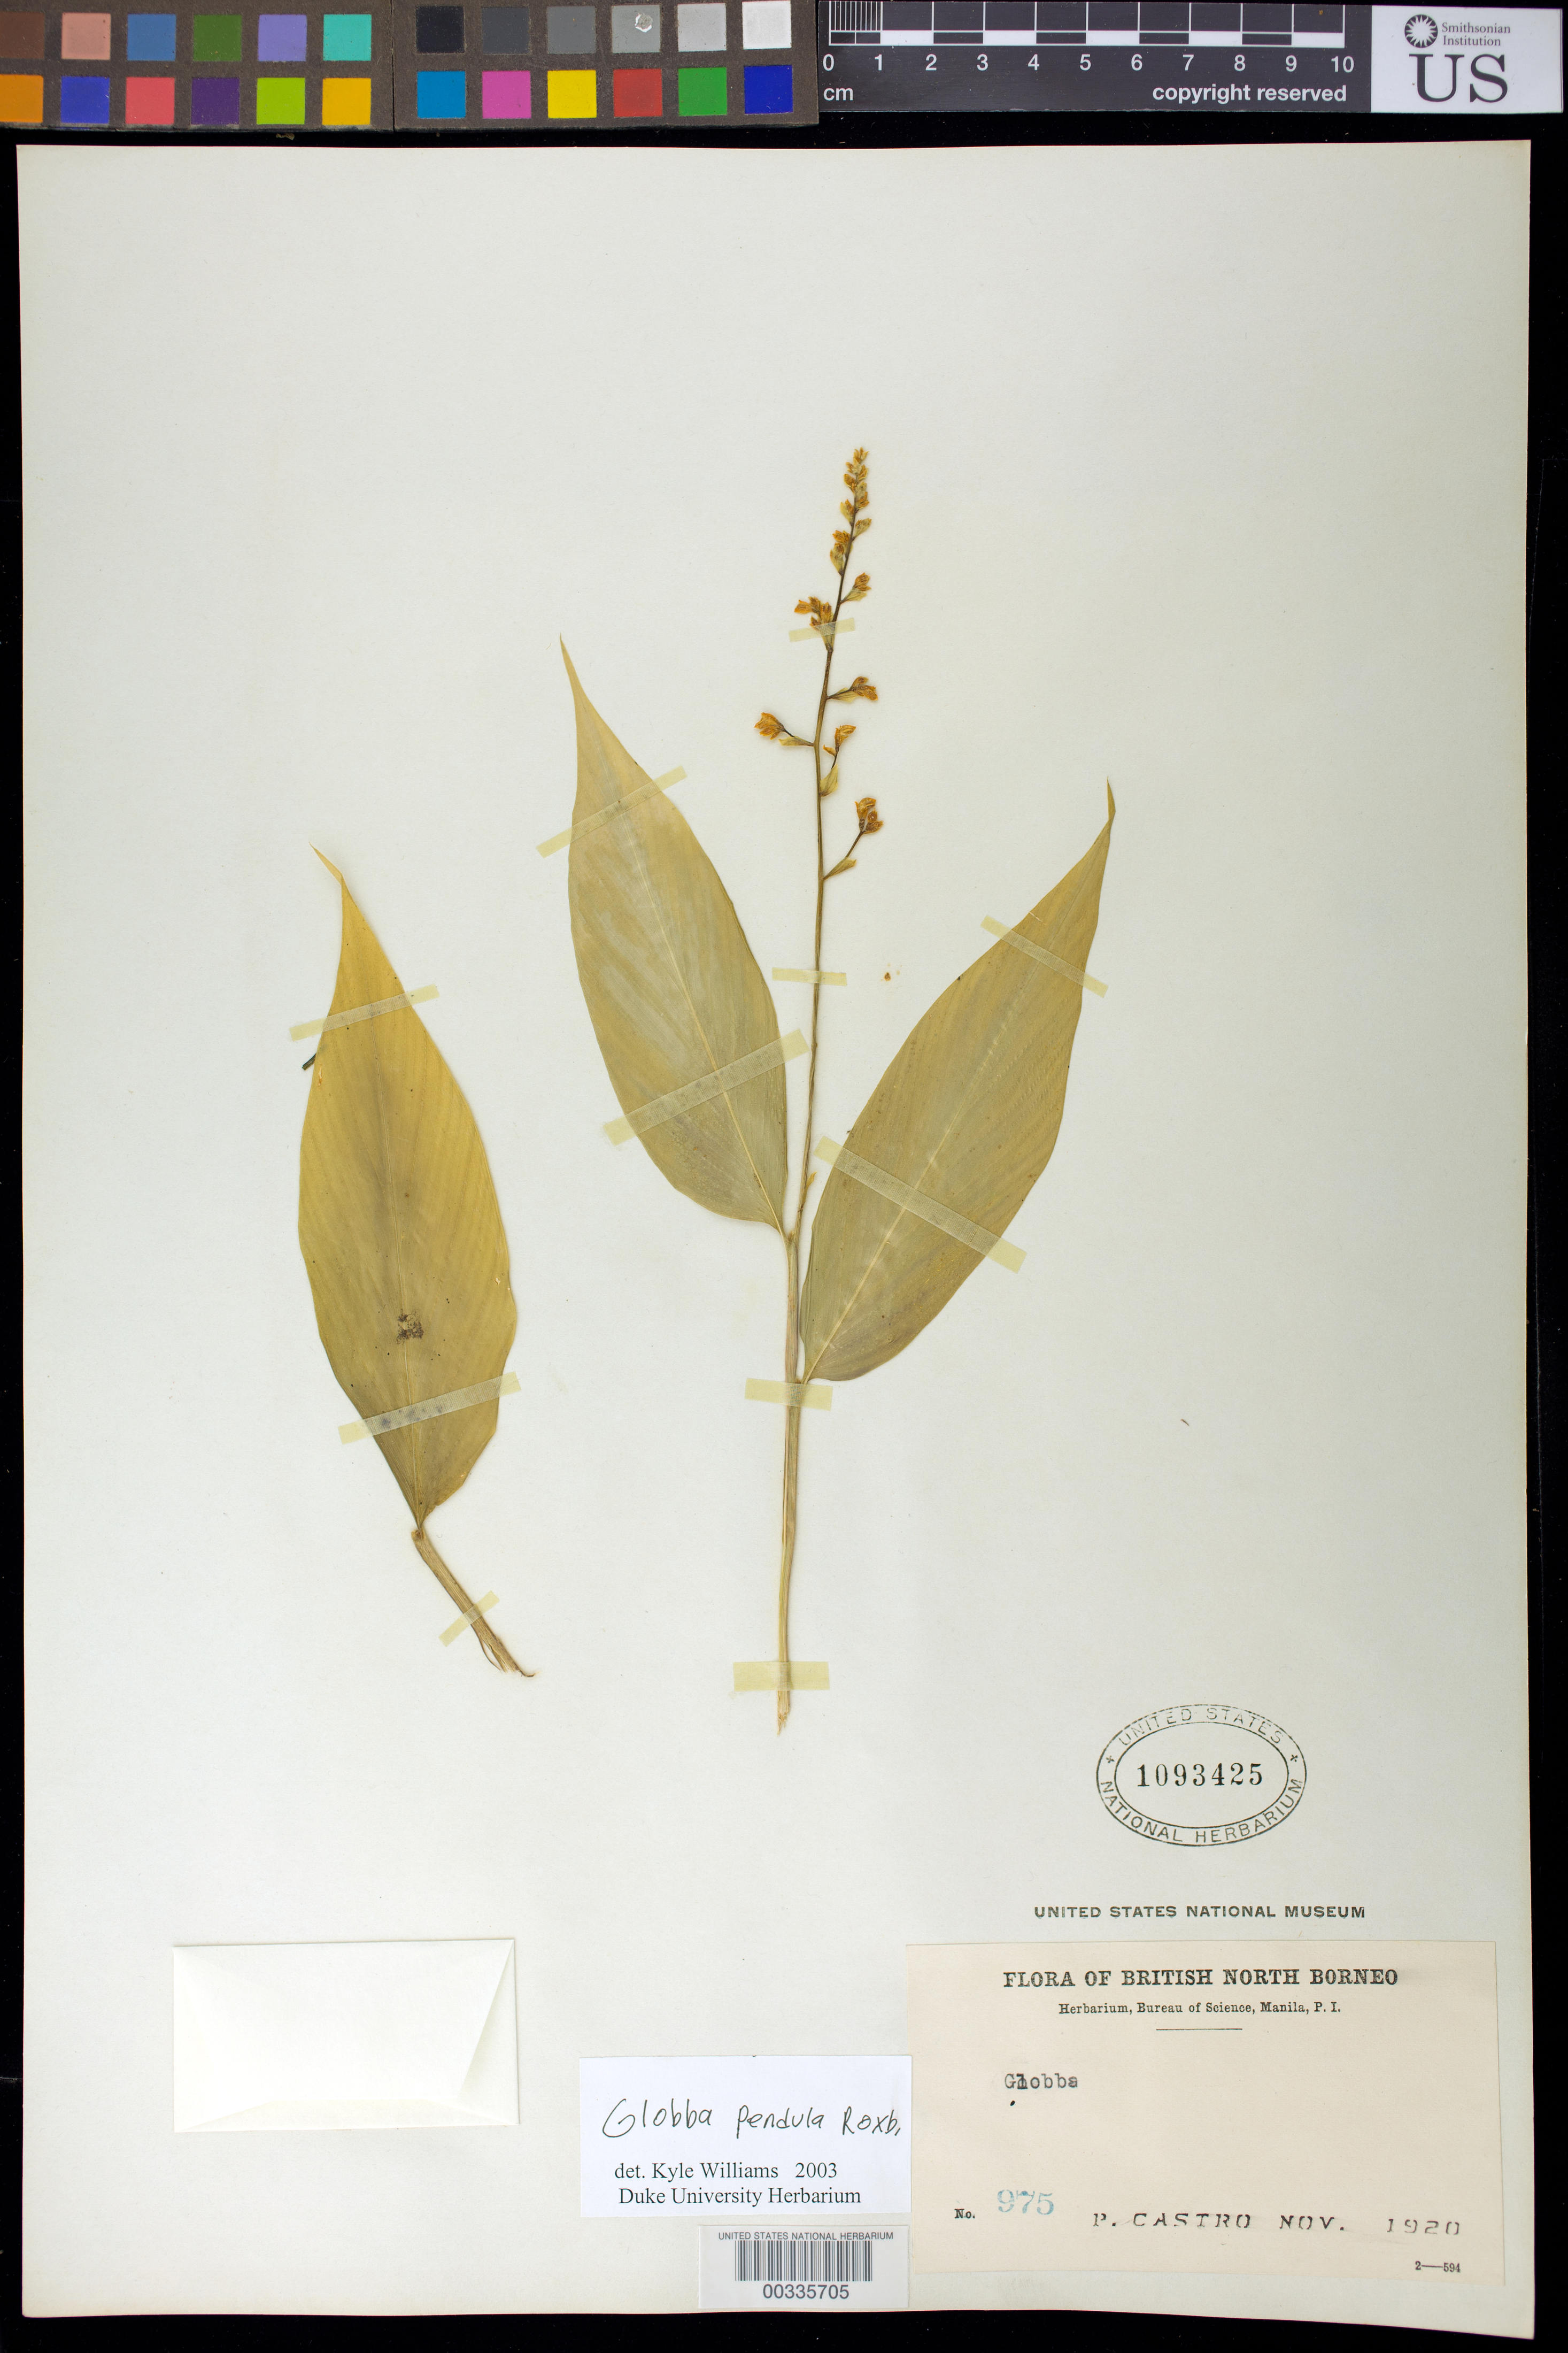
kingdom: Plantae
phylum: Tracheophyta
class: Liliopsida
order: Zingiberales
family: Zingiberaceae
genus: Globba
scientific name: Globba sp.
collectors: P. Castro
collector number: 975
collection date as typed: Nov 1920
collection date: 1920-11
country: Malaysia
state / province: Sabah / Sarawak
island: Borneo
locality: Flora of british north borneo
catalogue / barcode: US 1093425